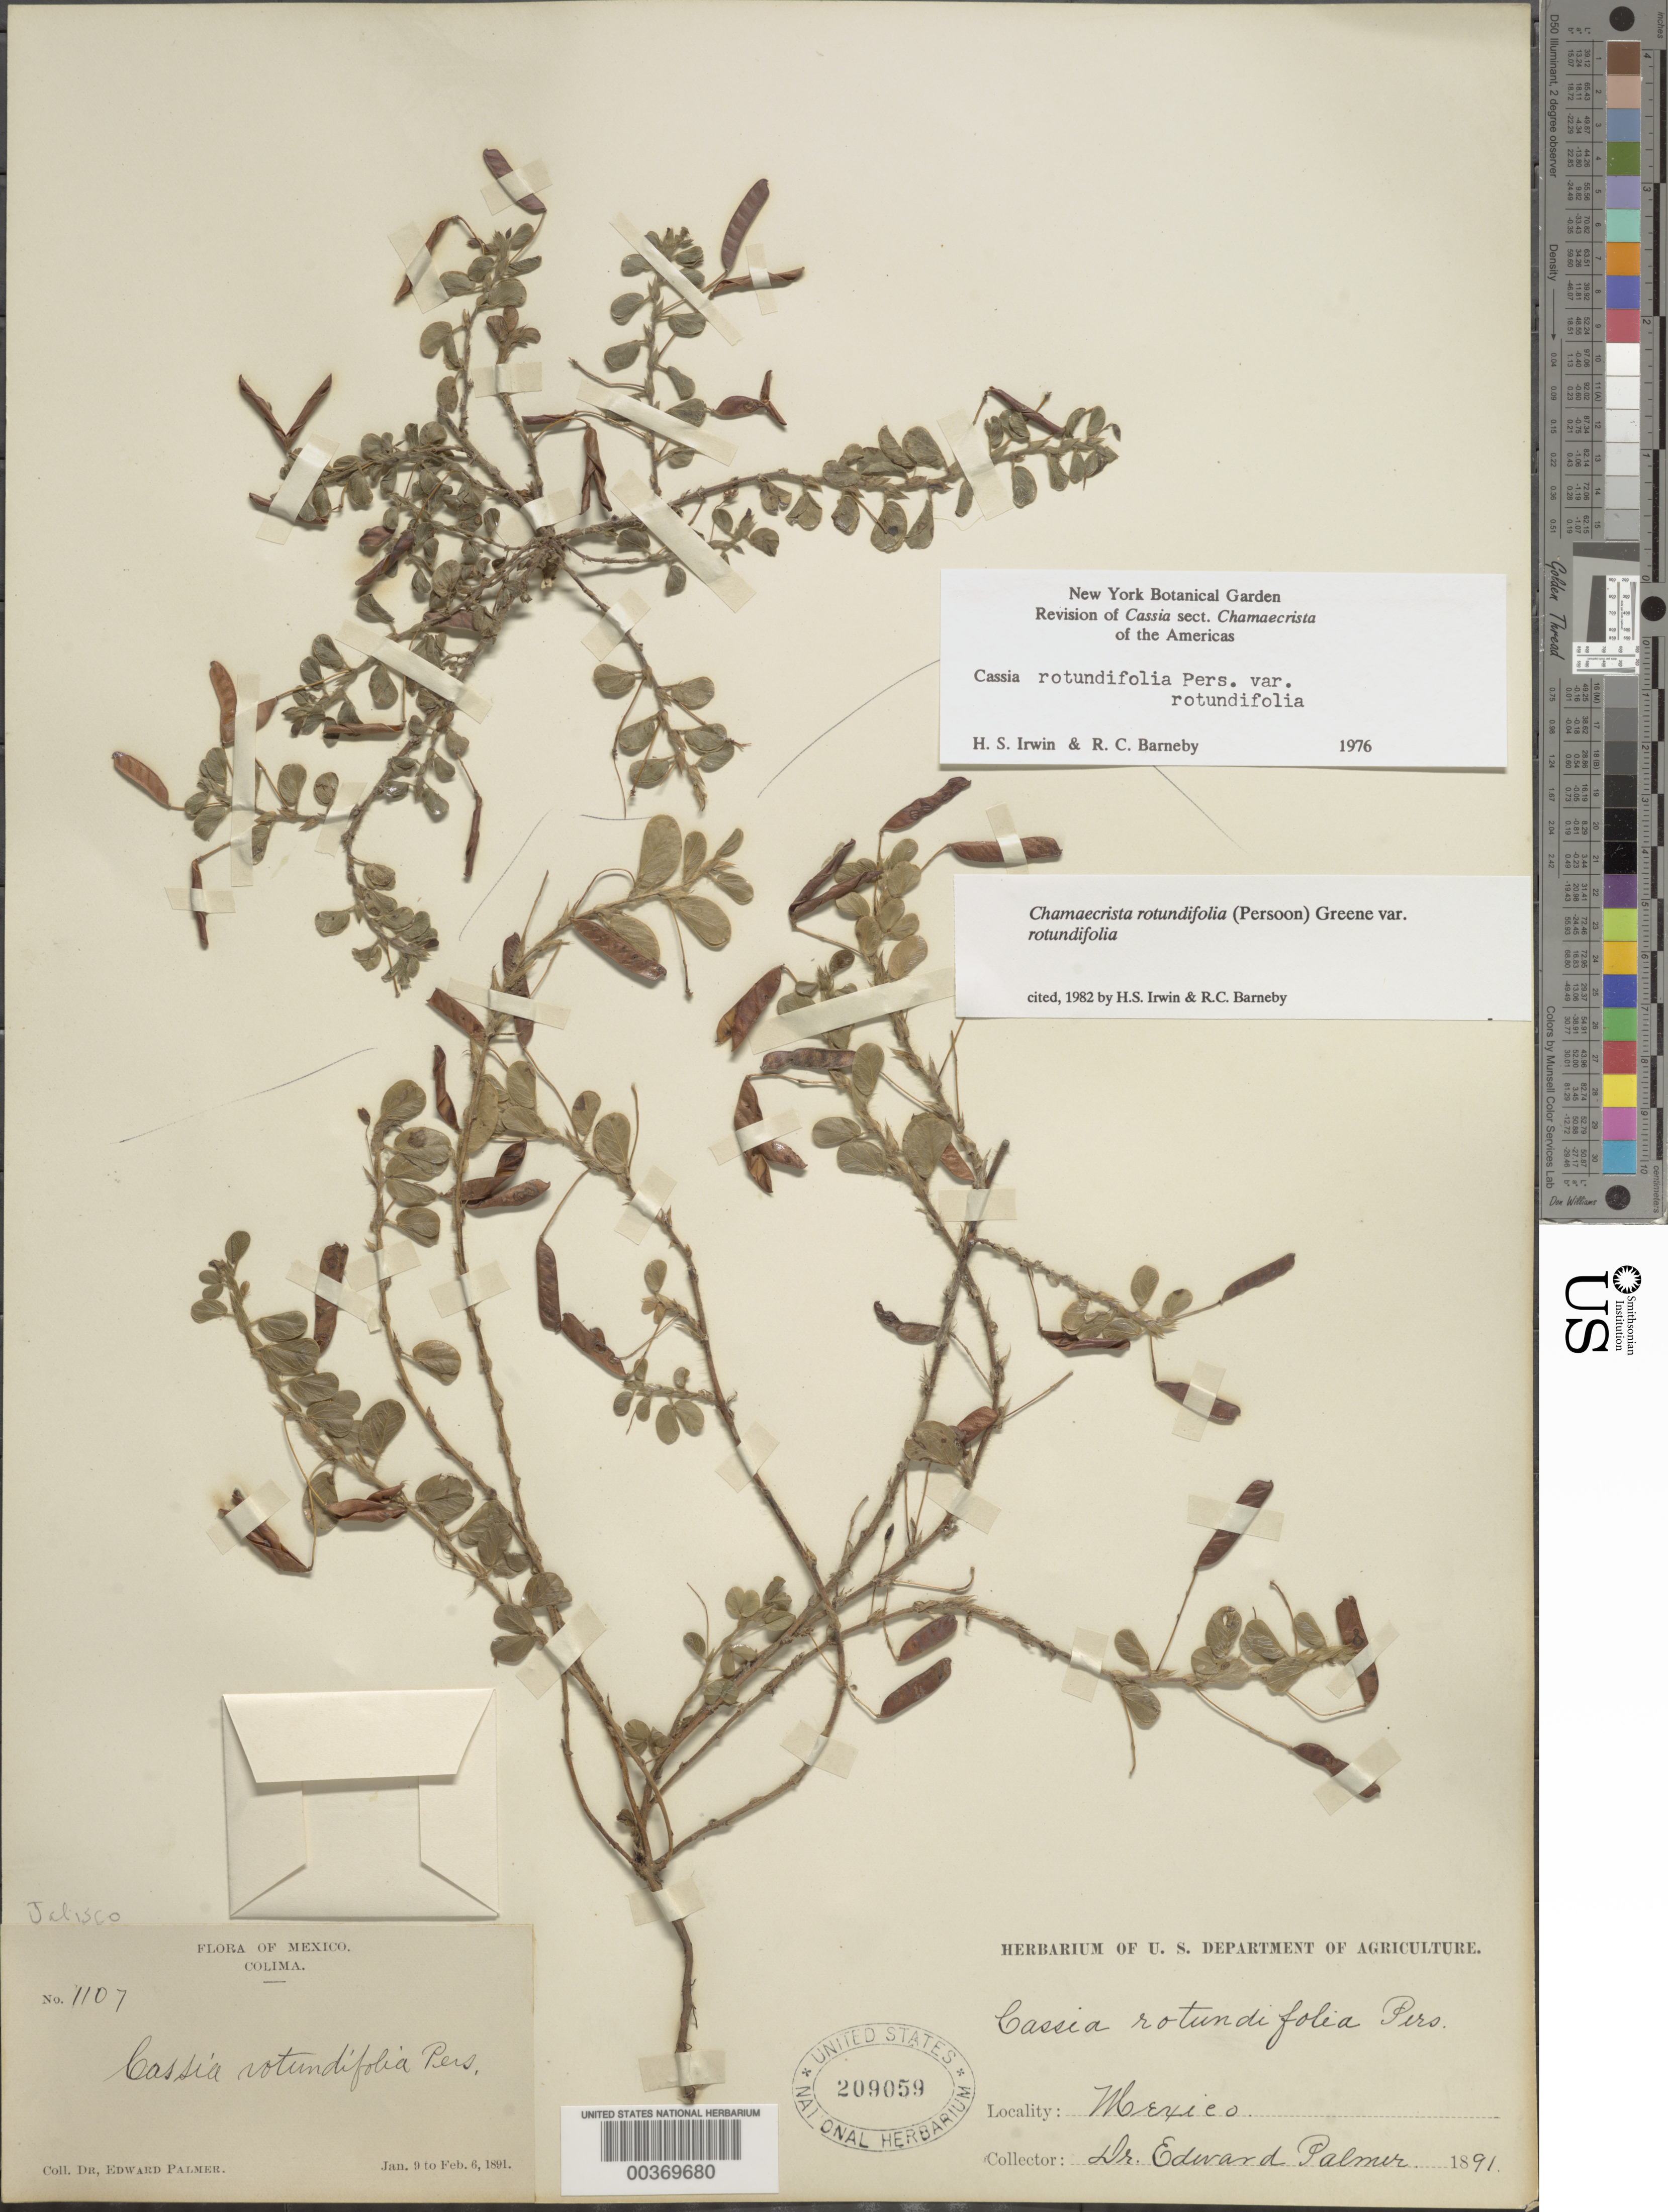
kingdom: Plantae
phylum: Tracheophyta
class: Magnoliopsida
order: Fabales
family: Fabaceae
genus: Chamaecrista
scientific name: Chamaecrista rotundifolia var. rotundifolia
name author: (Pers.) Greene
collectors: E. Palmer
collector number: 1107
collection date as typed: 09 Jan 1891 to 06 Feb 1891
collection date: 1891-01-09/1891-02-06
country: Mexico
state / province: Jalisco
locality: Colima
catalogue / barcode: US 209059